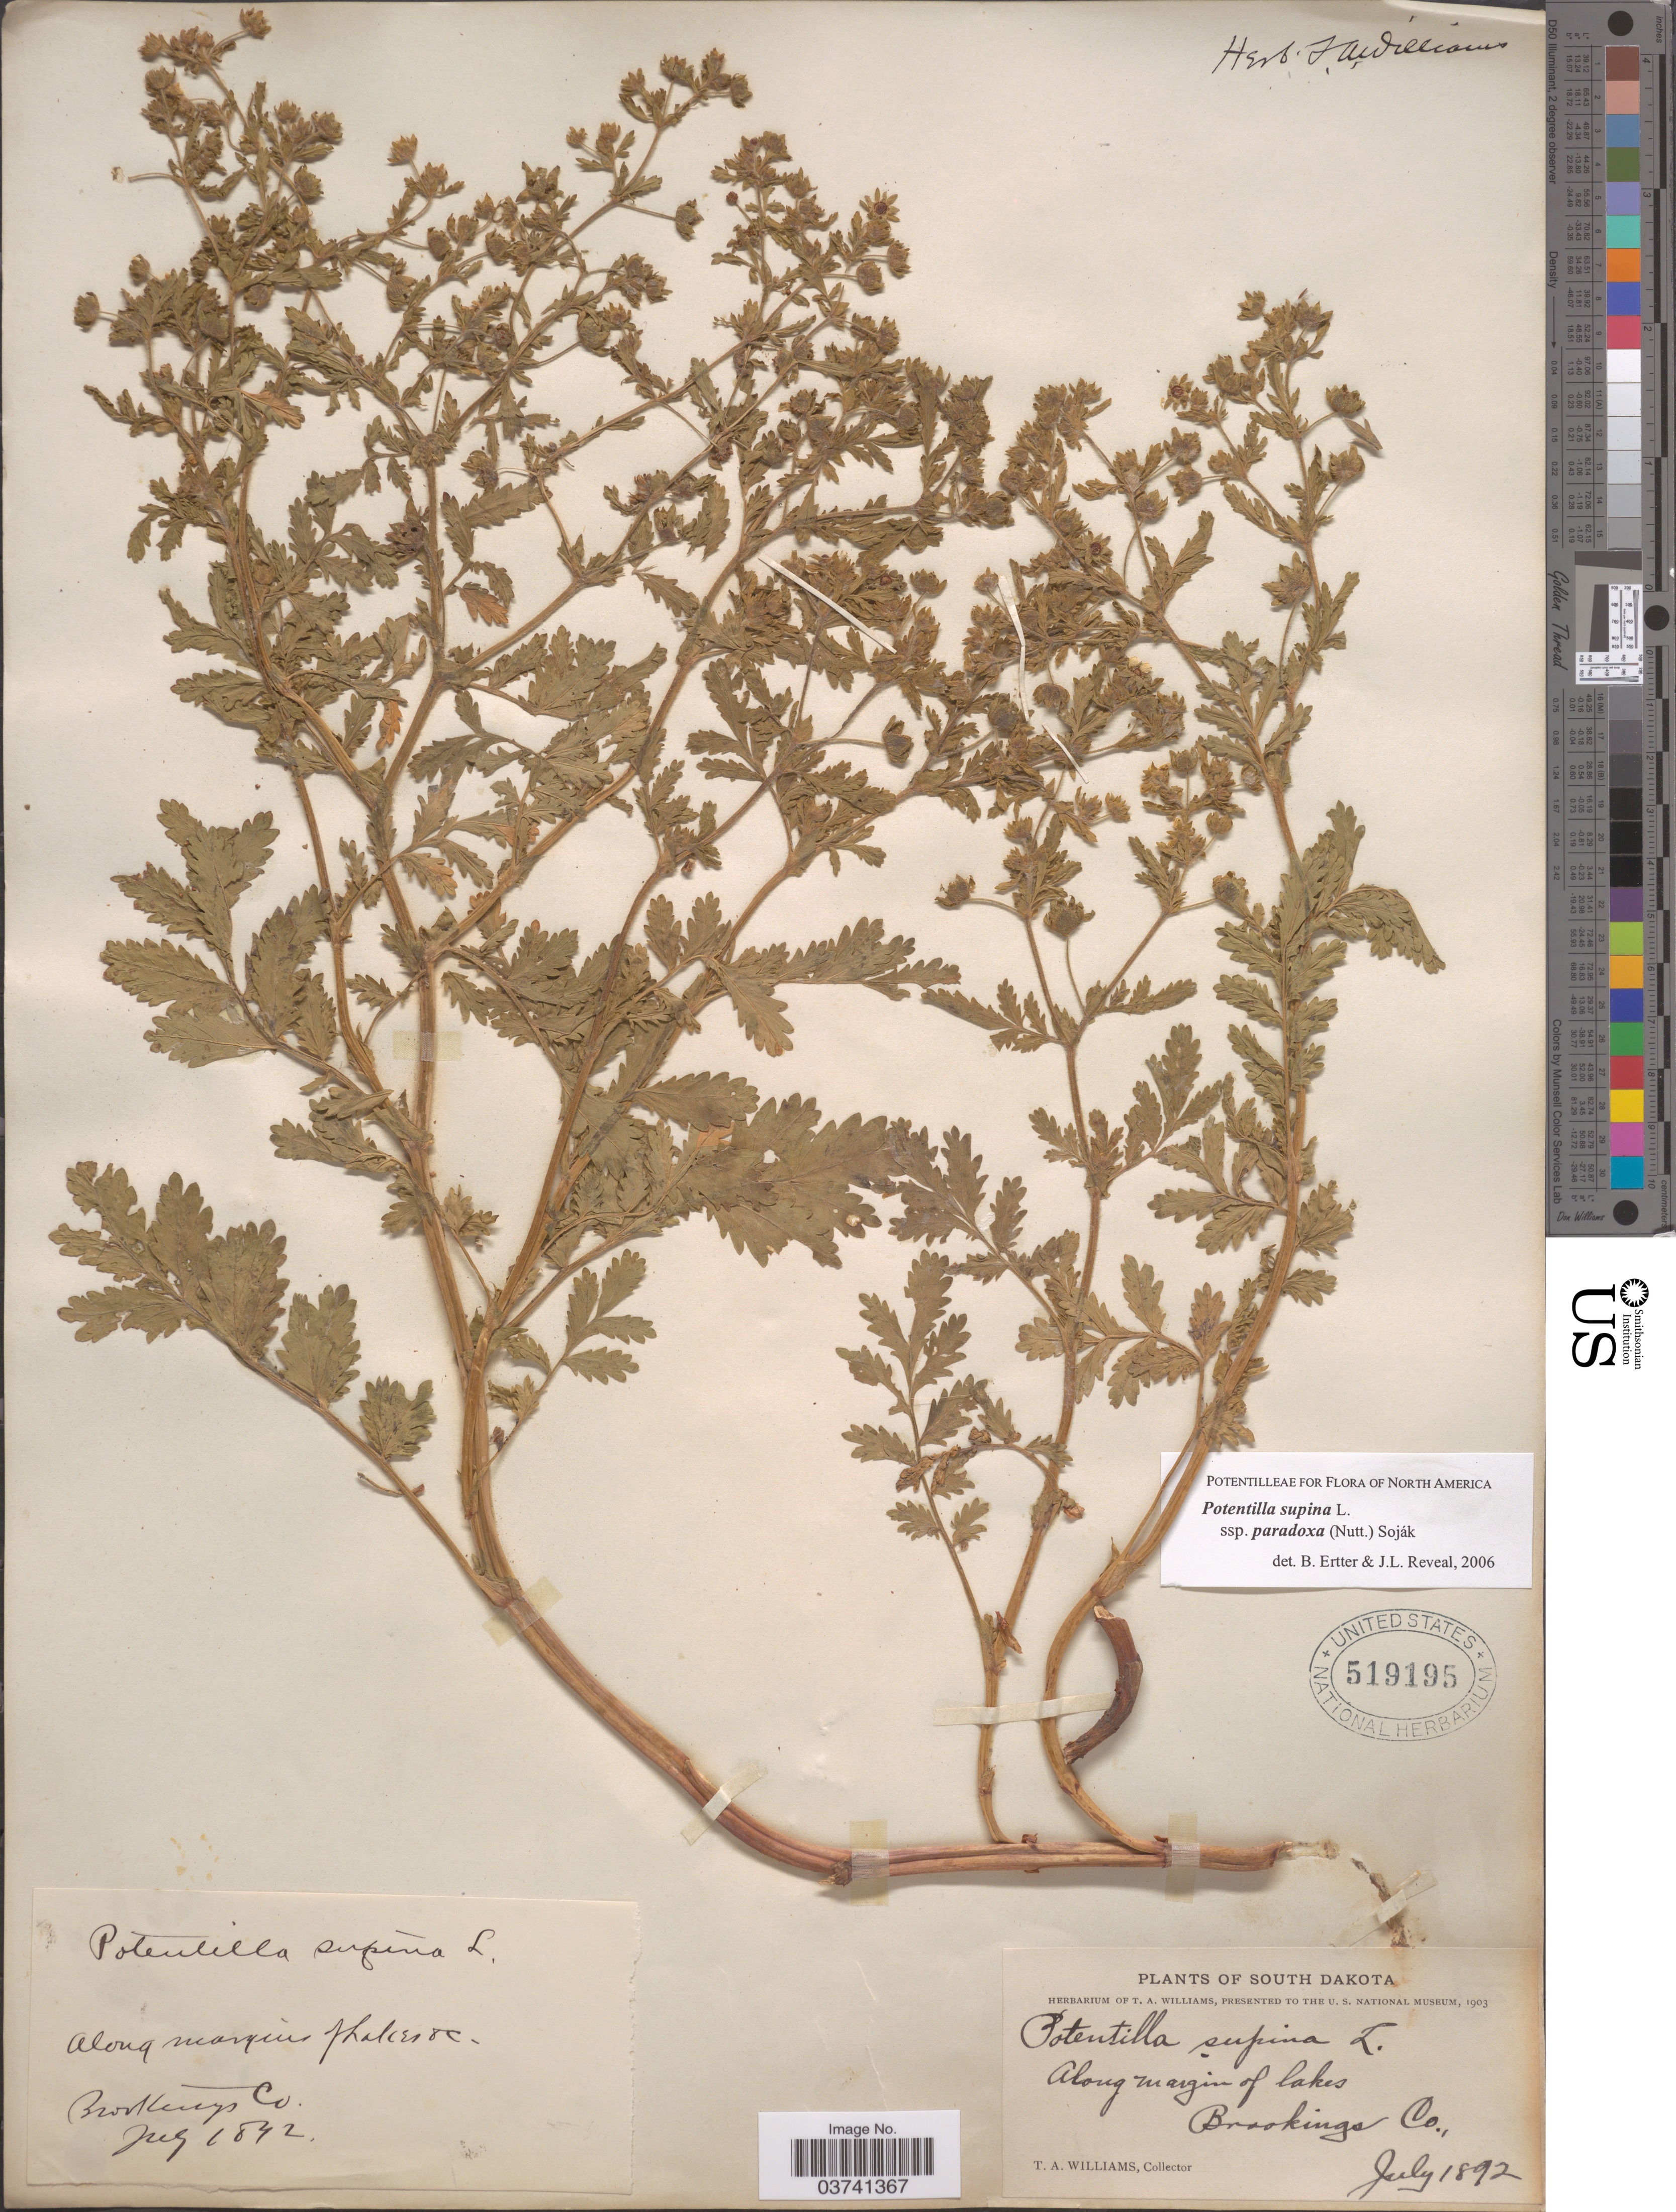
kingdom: Plantae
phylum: Tracheophyta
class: Magnoliopsida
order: Rosales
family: Rosaceae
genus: Potentilla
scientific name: Potentilla supina subsp. paradoxa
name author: (Nutt.) Soják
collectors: T. Williams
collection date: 1892-07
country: United States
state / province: South Dakota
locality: Along margin of lakes. Brookings Co.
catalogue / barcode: US 519195